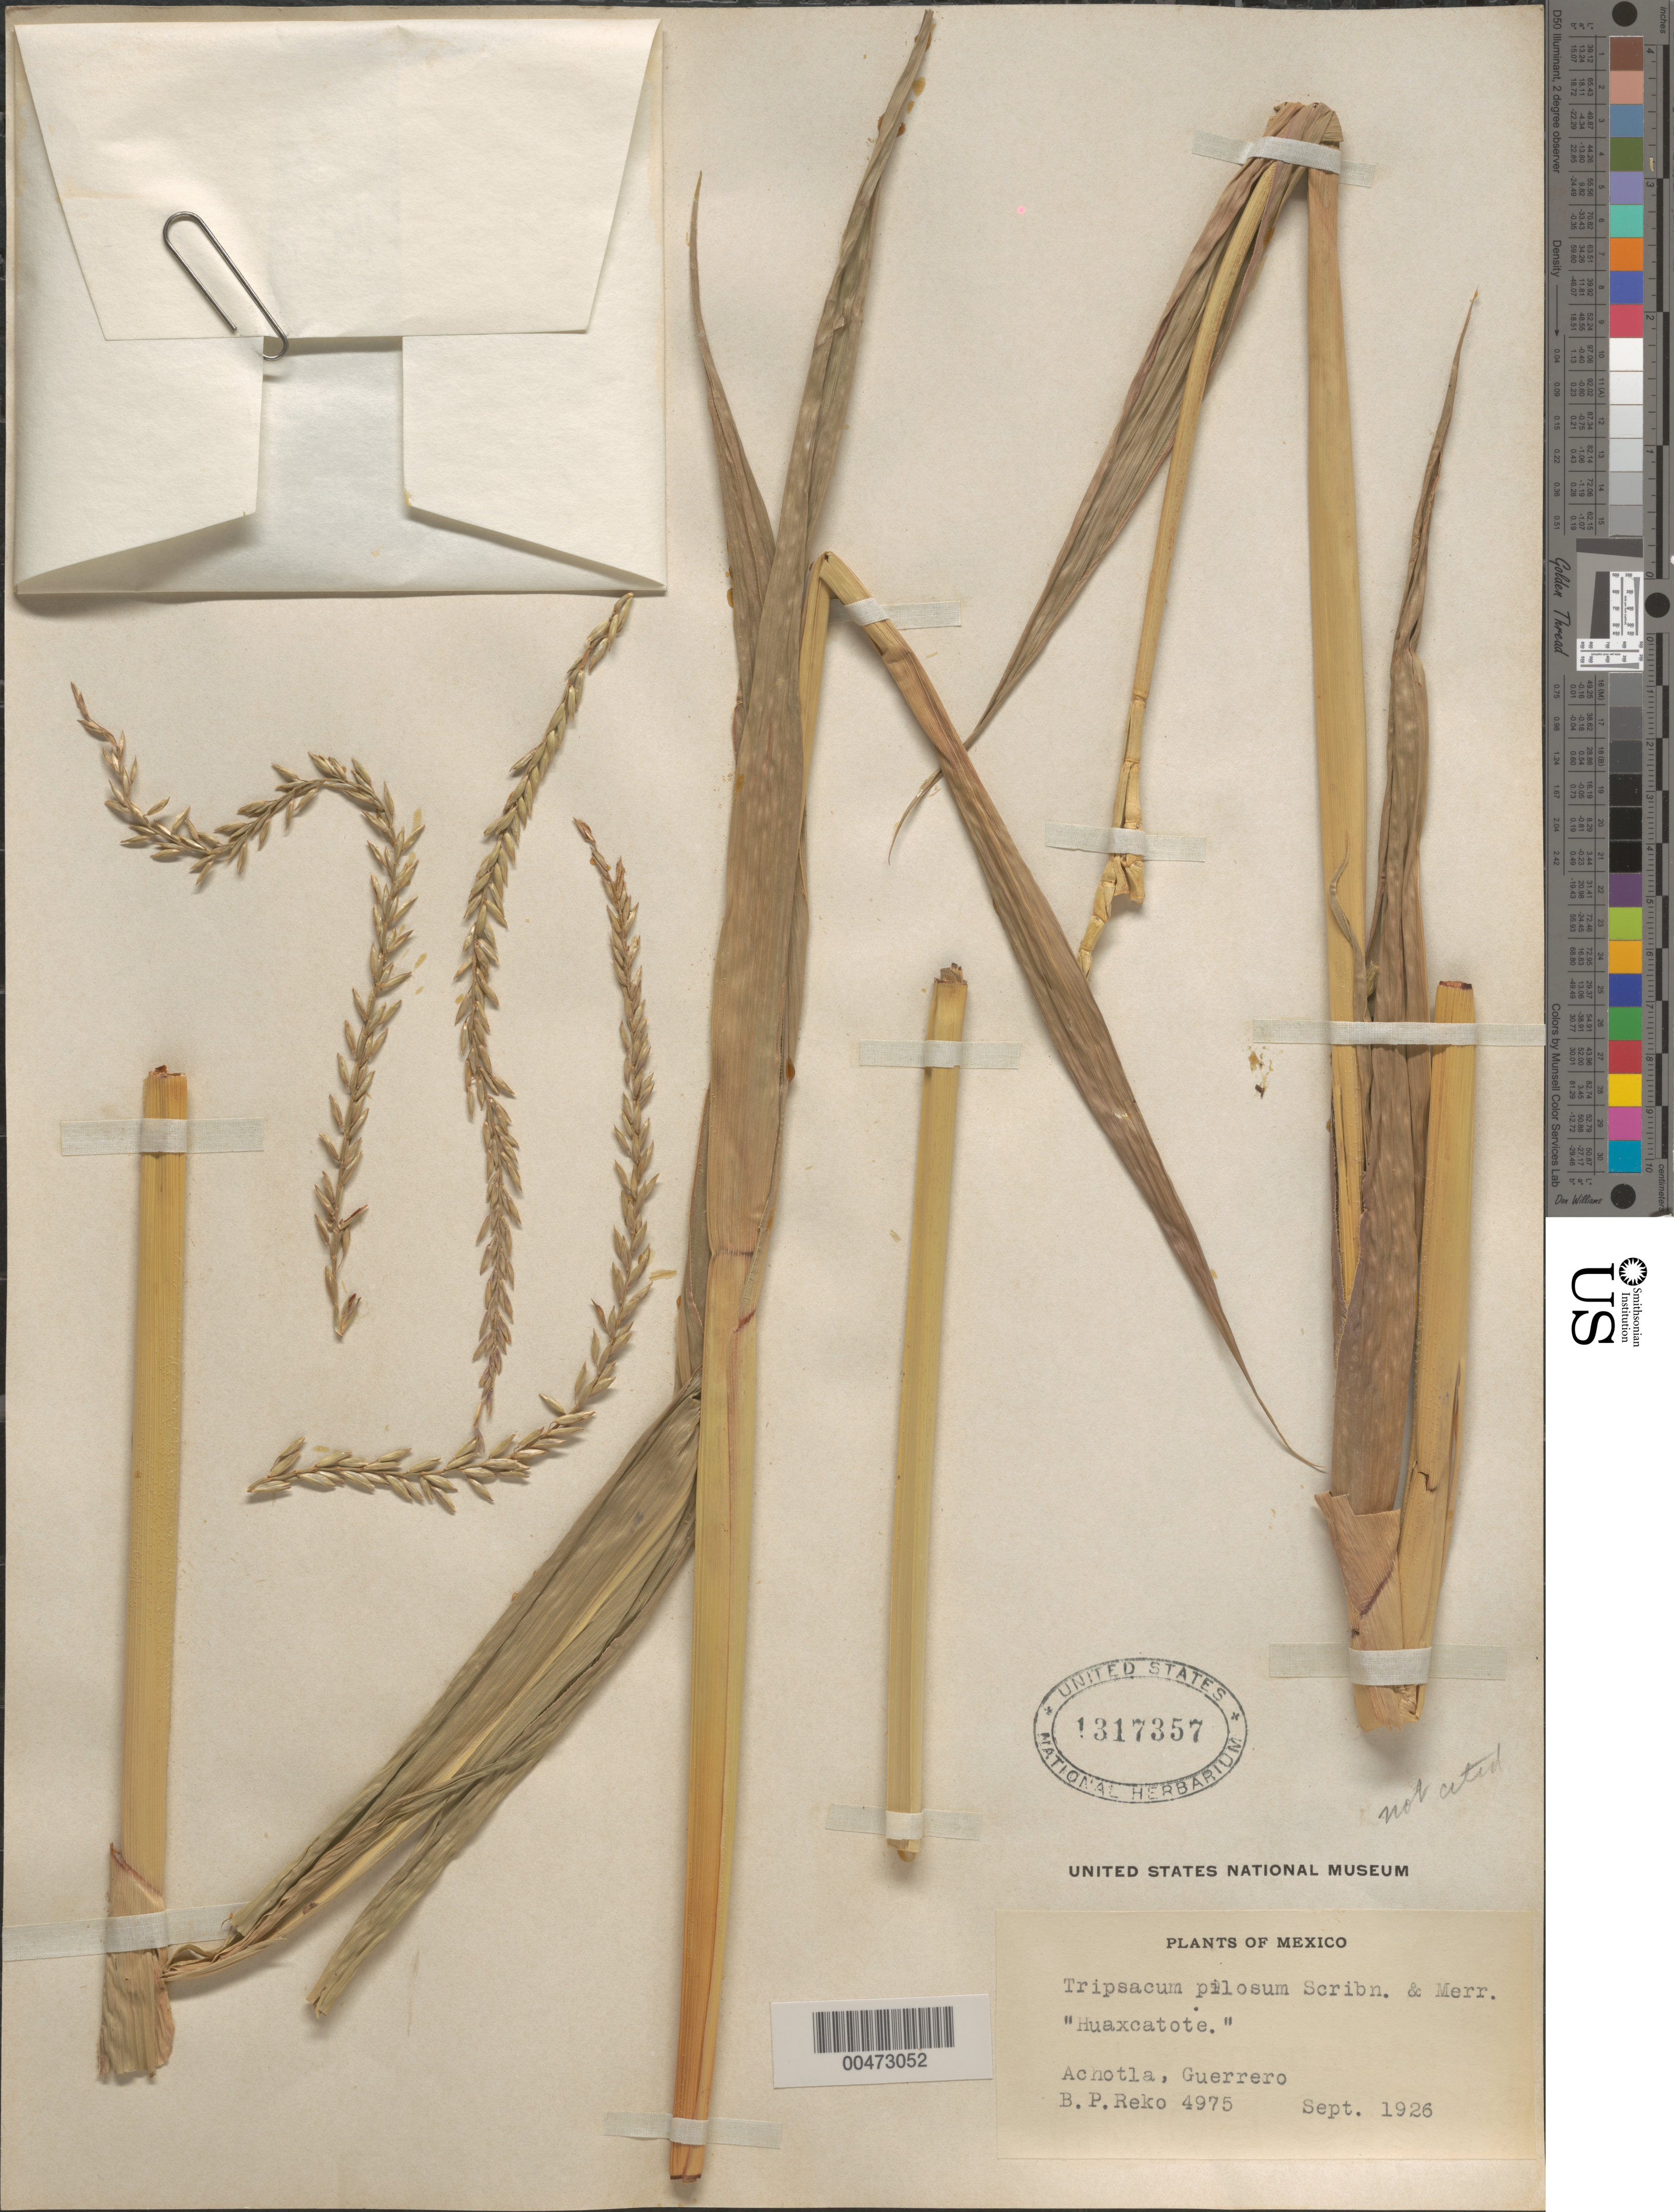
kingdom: Plantae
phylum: Tracheophyta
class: Liliopsida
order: Poales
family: Poaceae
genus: Tripsacum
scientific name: Tripsacum pilosum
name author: Scribn. & Merr.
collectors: B. P. Reko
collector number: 4975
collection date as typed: Sep 1926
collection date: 1926-09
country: Mexico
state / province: Guerrero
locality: Achotla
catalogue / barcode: US 1317357